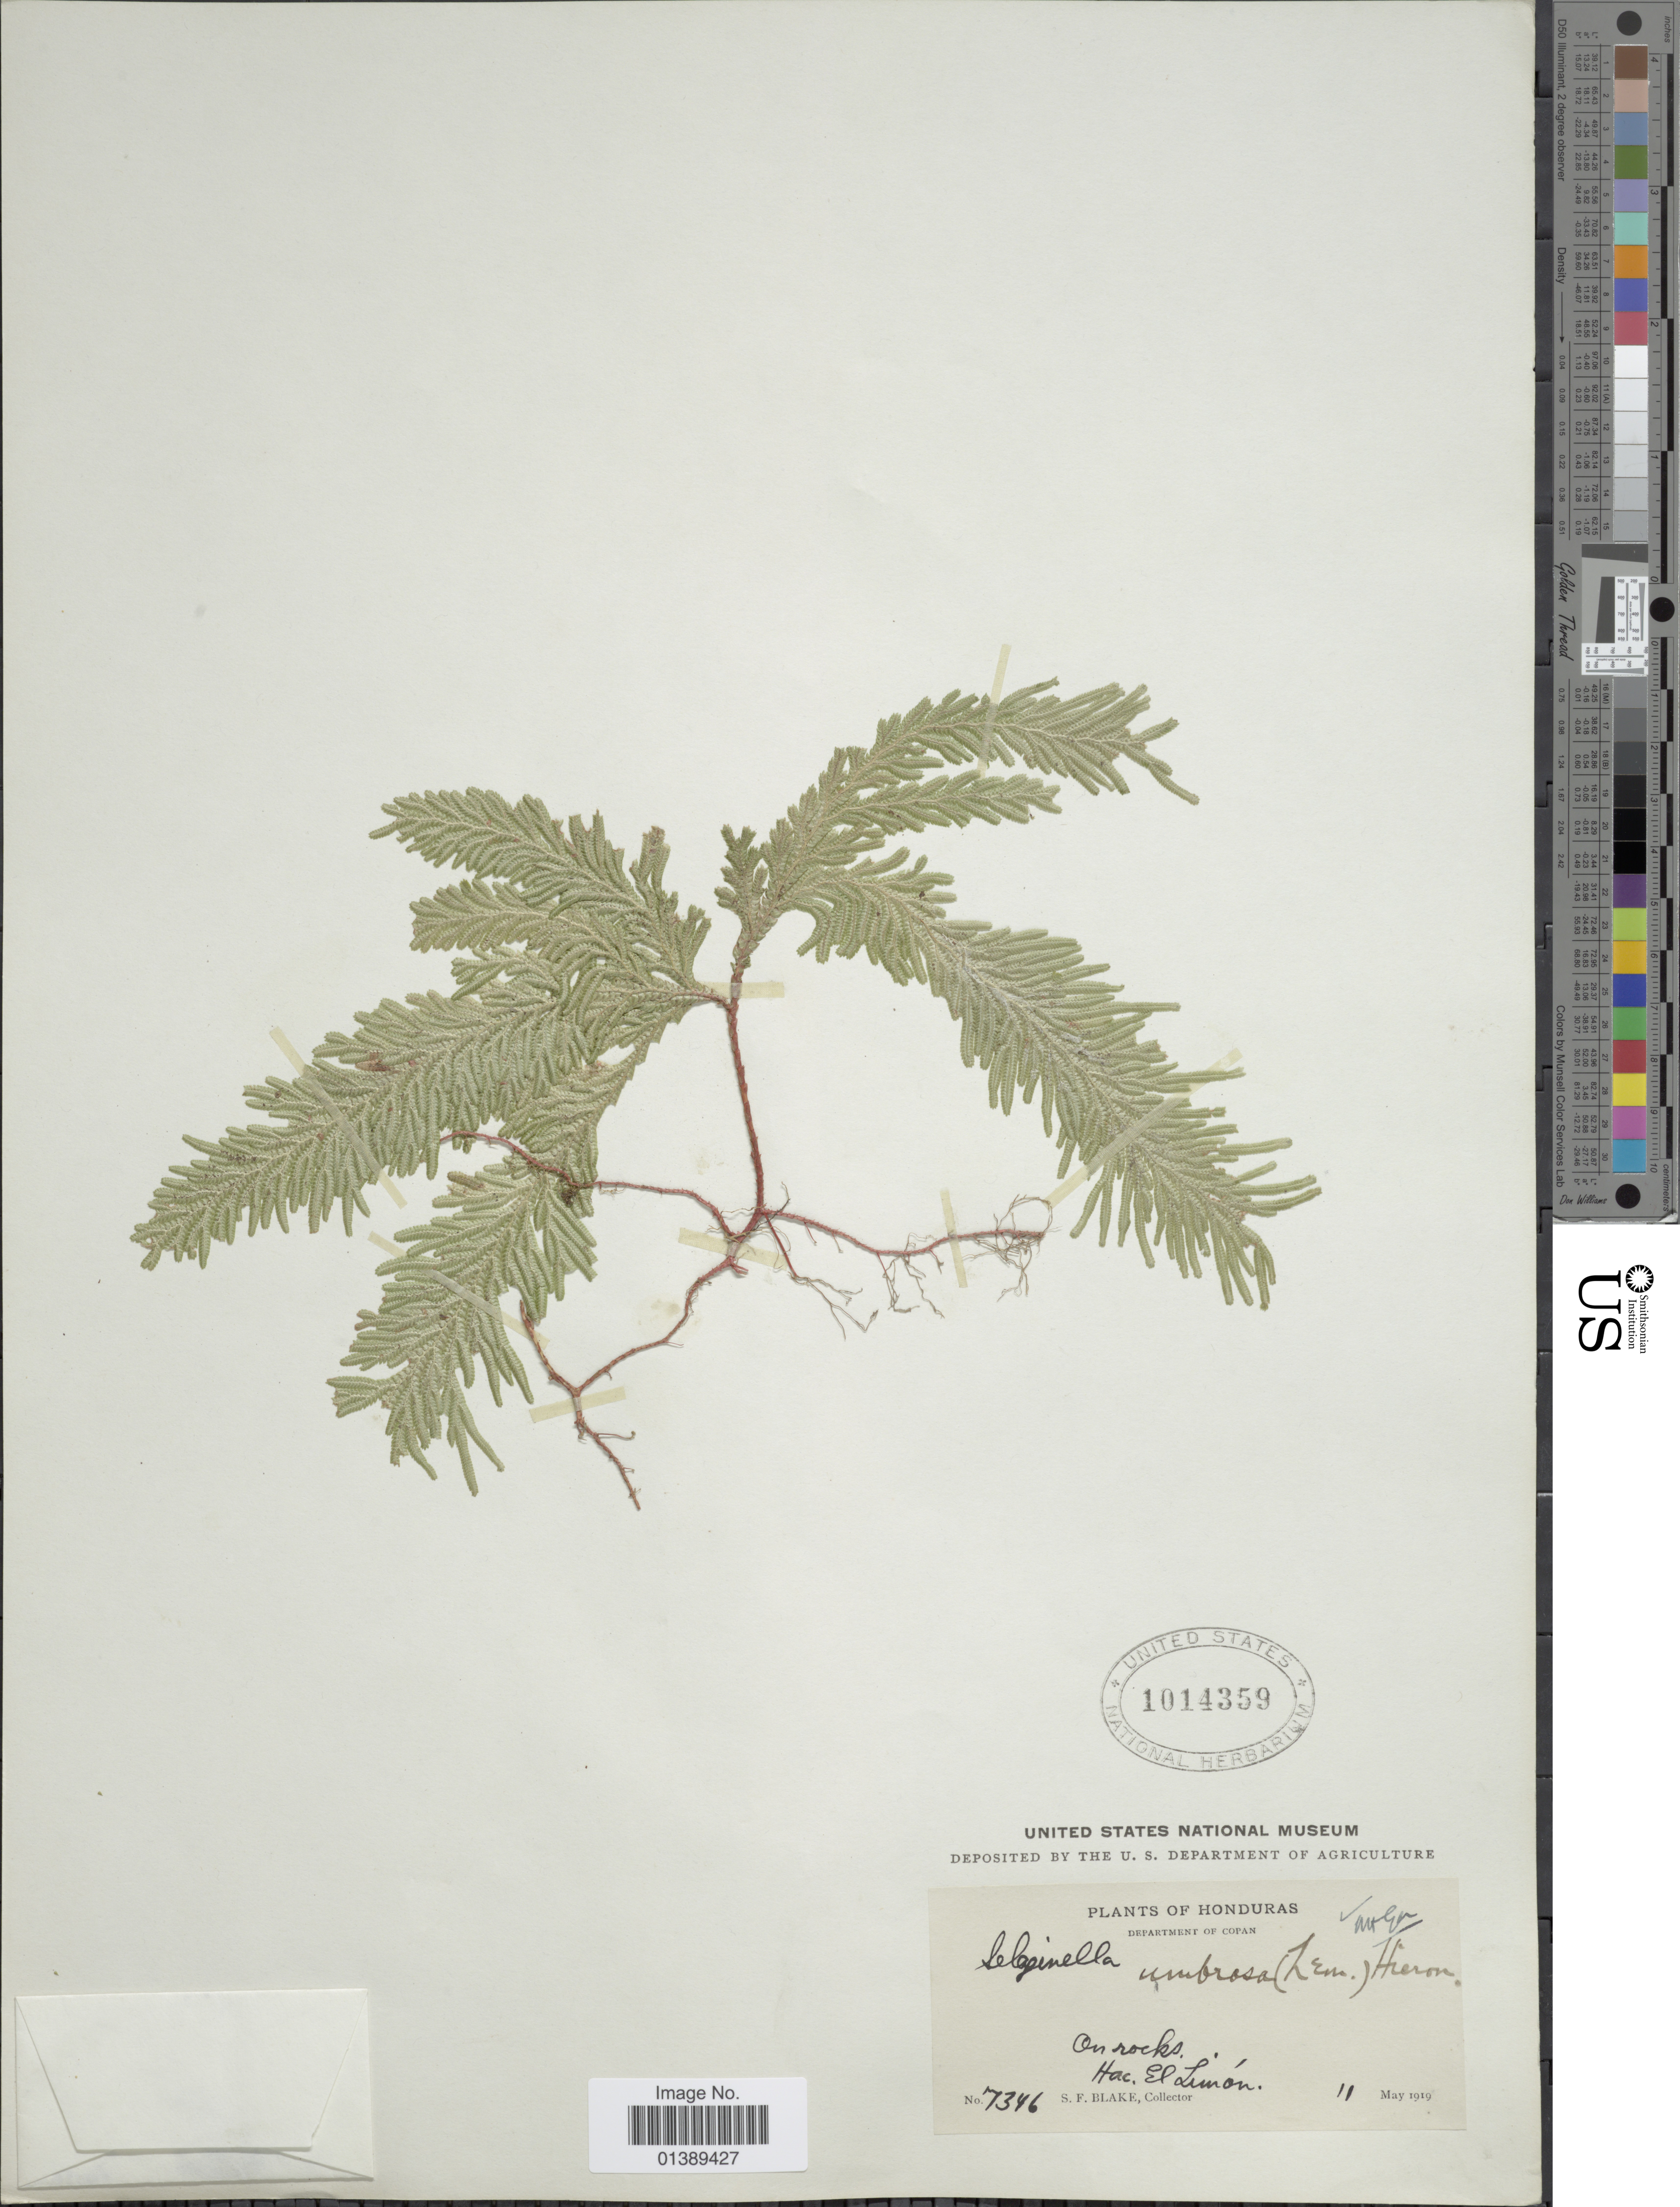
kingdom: Plantae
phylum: Tracheophyta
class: Lycopodiopsida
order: Selaginellales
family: Selaginellaceae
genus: Selaginella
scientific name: Selaginella umbrosa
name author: Lem. ex Hieron.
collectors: S. Blake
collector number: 7346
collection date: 1919-05-11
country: Honduras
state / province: Copán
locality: Hac El Limón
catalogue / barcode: US 1014359